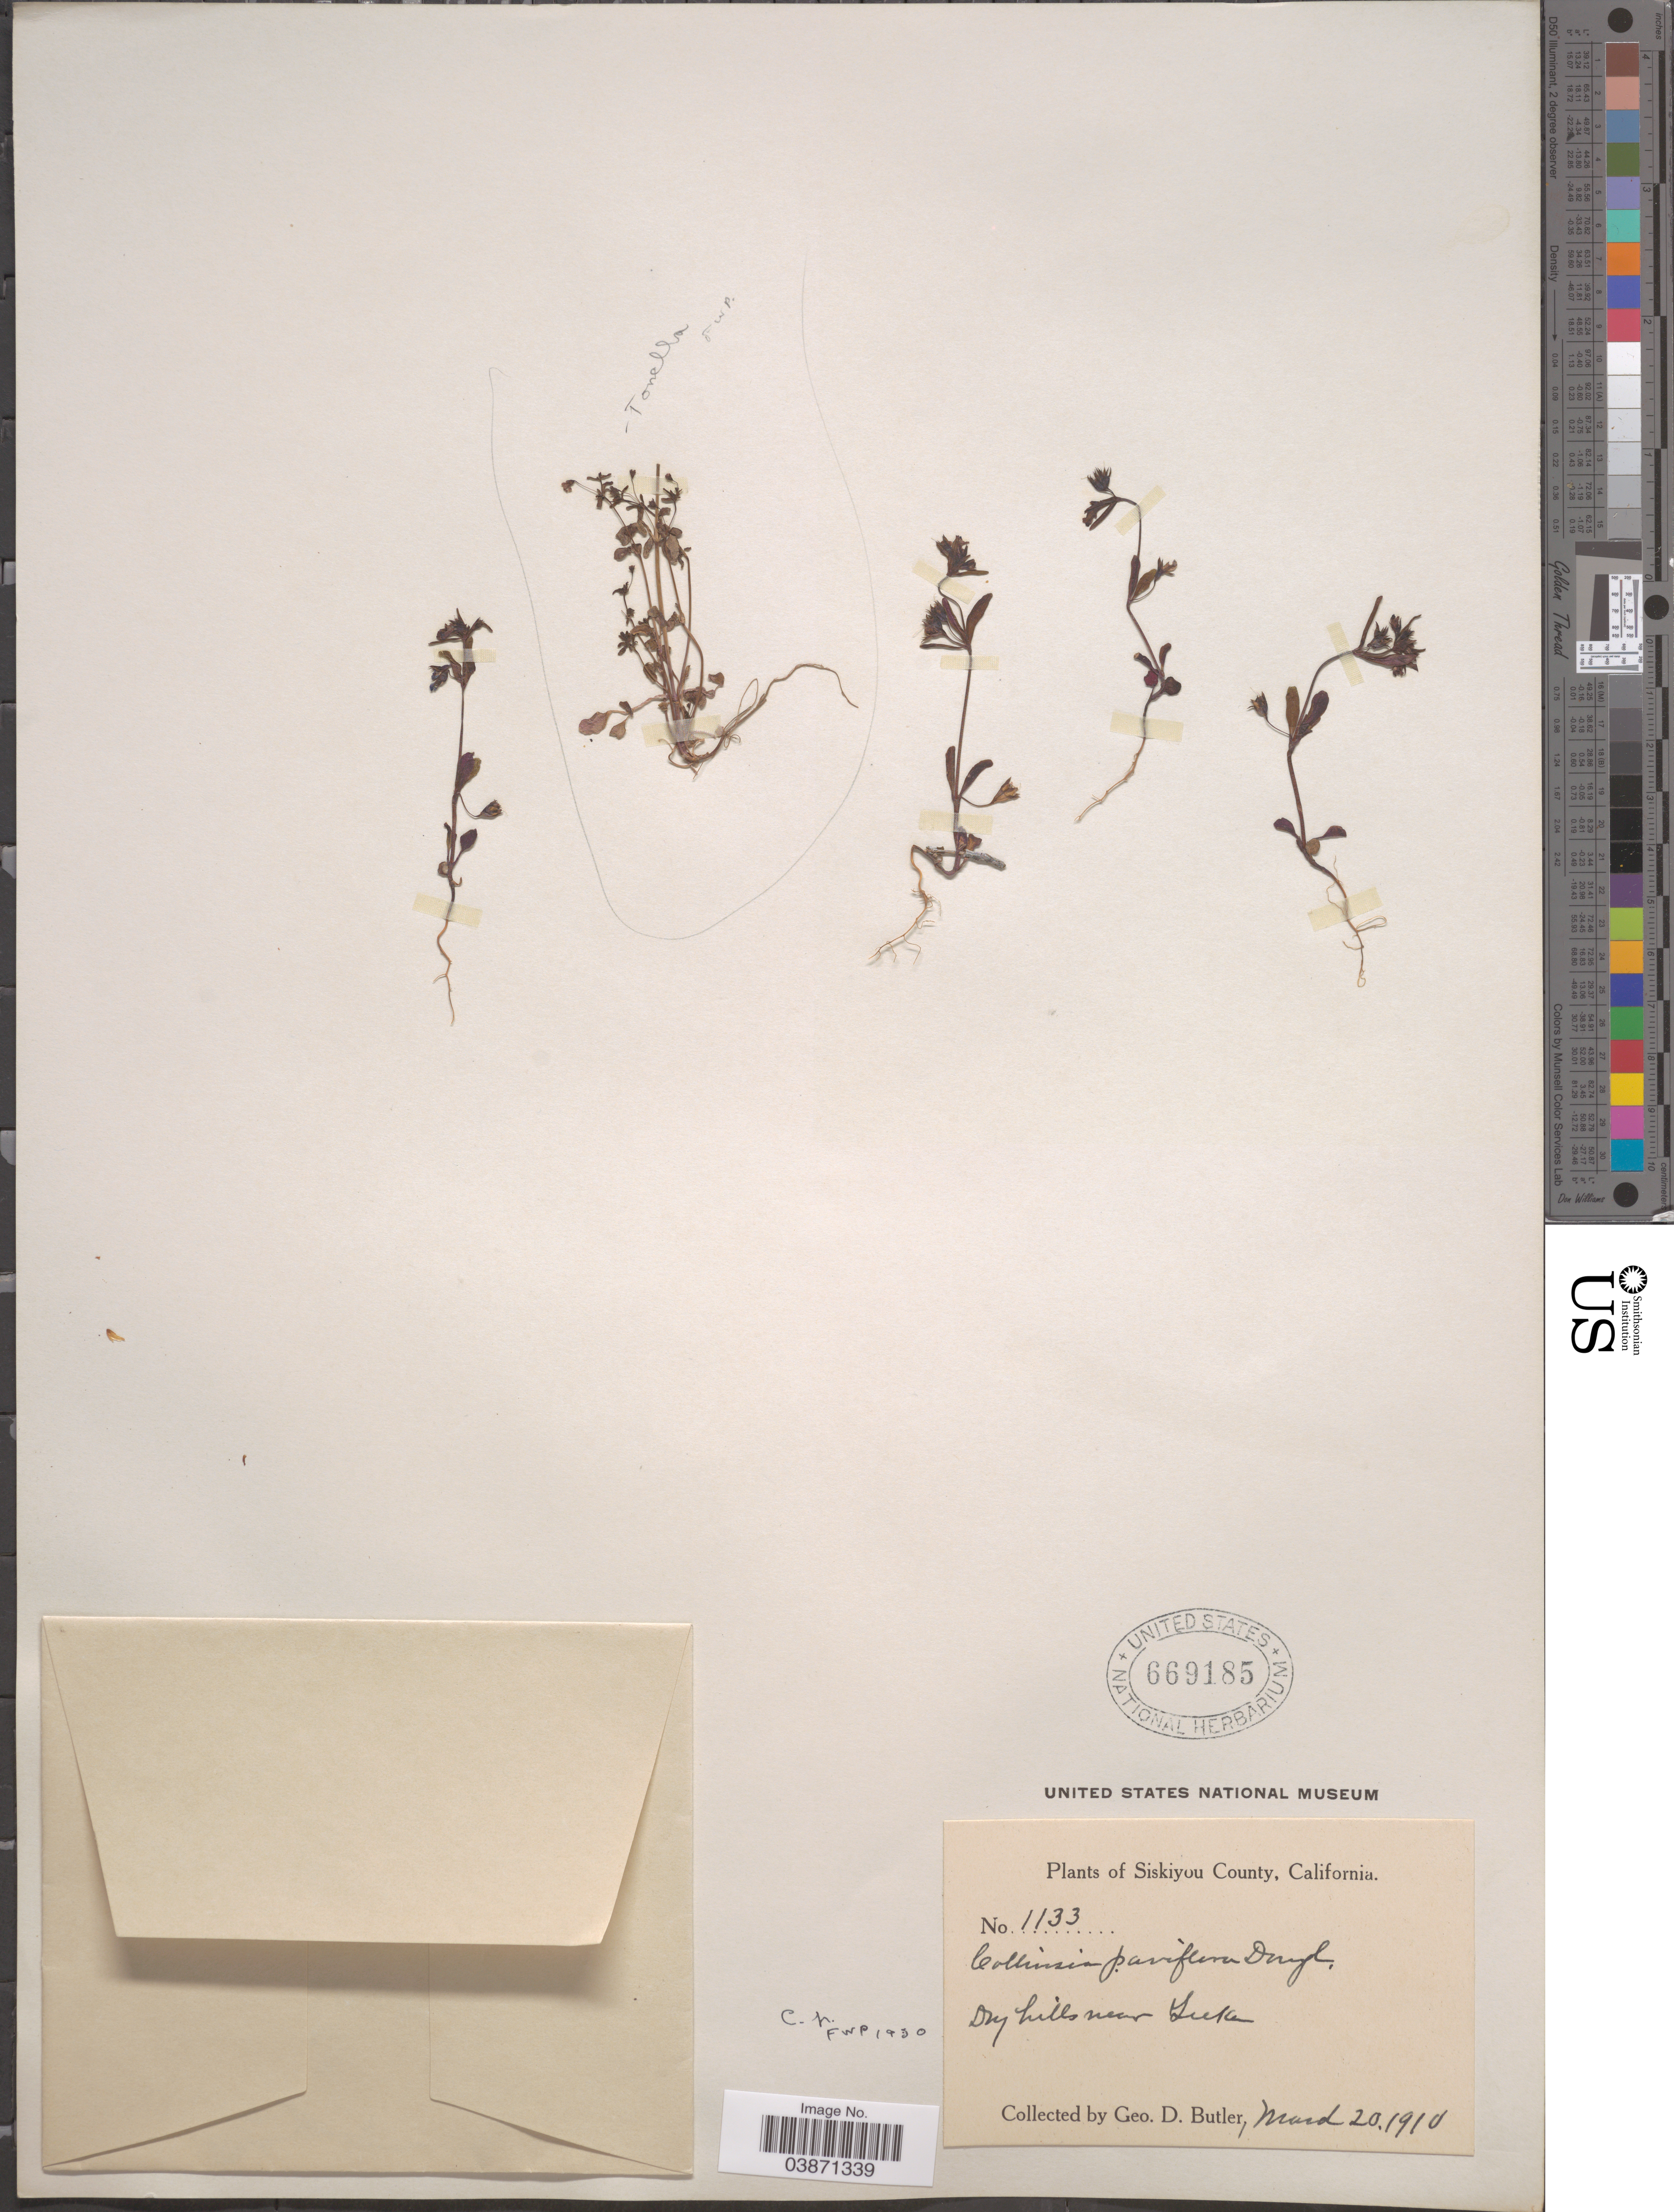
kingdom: Plantae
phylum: Tracheophyta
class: Magnoliopsida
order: Lamiales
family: Plantaginaceae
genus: Collinsia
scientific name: Collinsia parviflora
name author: Douglas ex Lindl.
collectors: G. D. Butler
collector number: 1133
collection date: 1910-03-20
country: United States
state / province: California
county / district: Siskiyou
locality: Siskiyou County. Near Yuka.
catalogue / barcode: US 669185